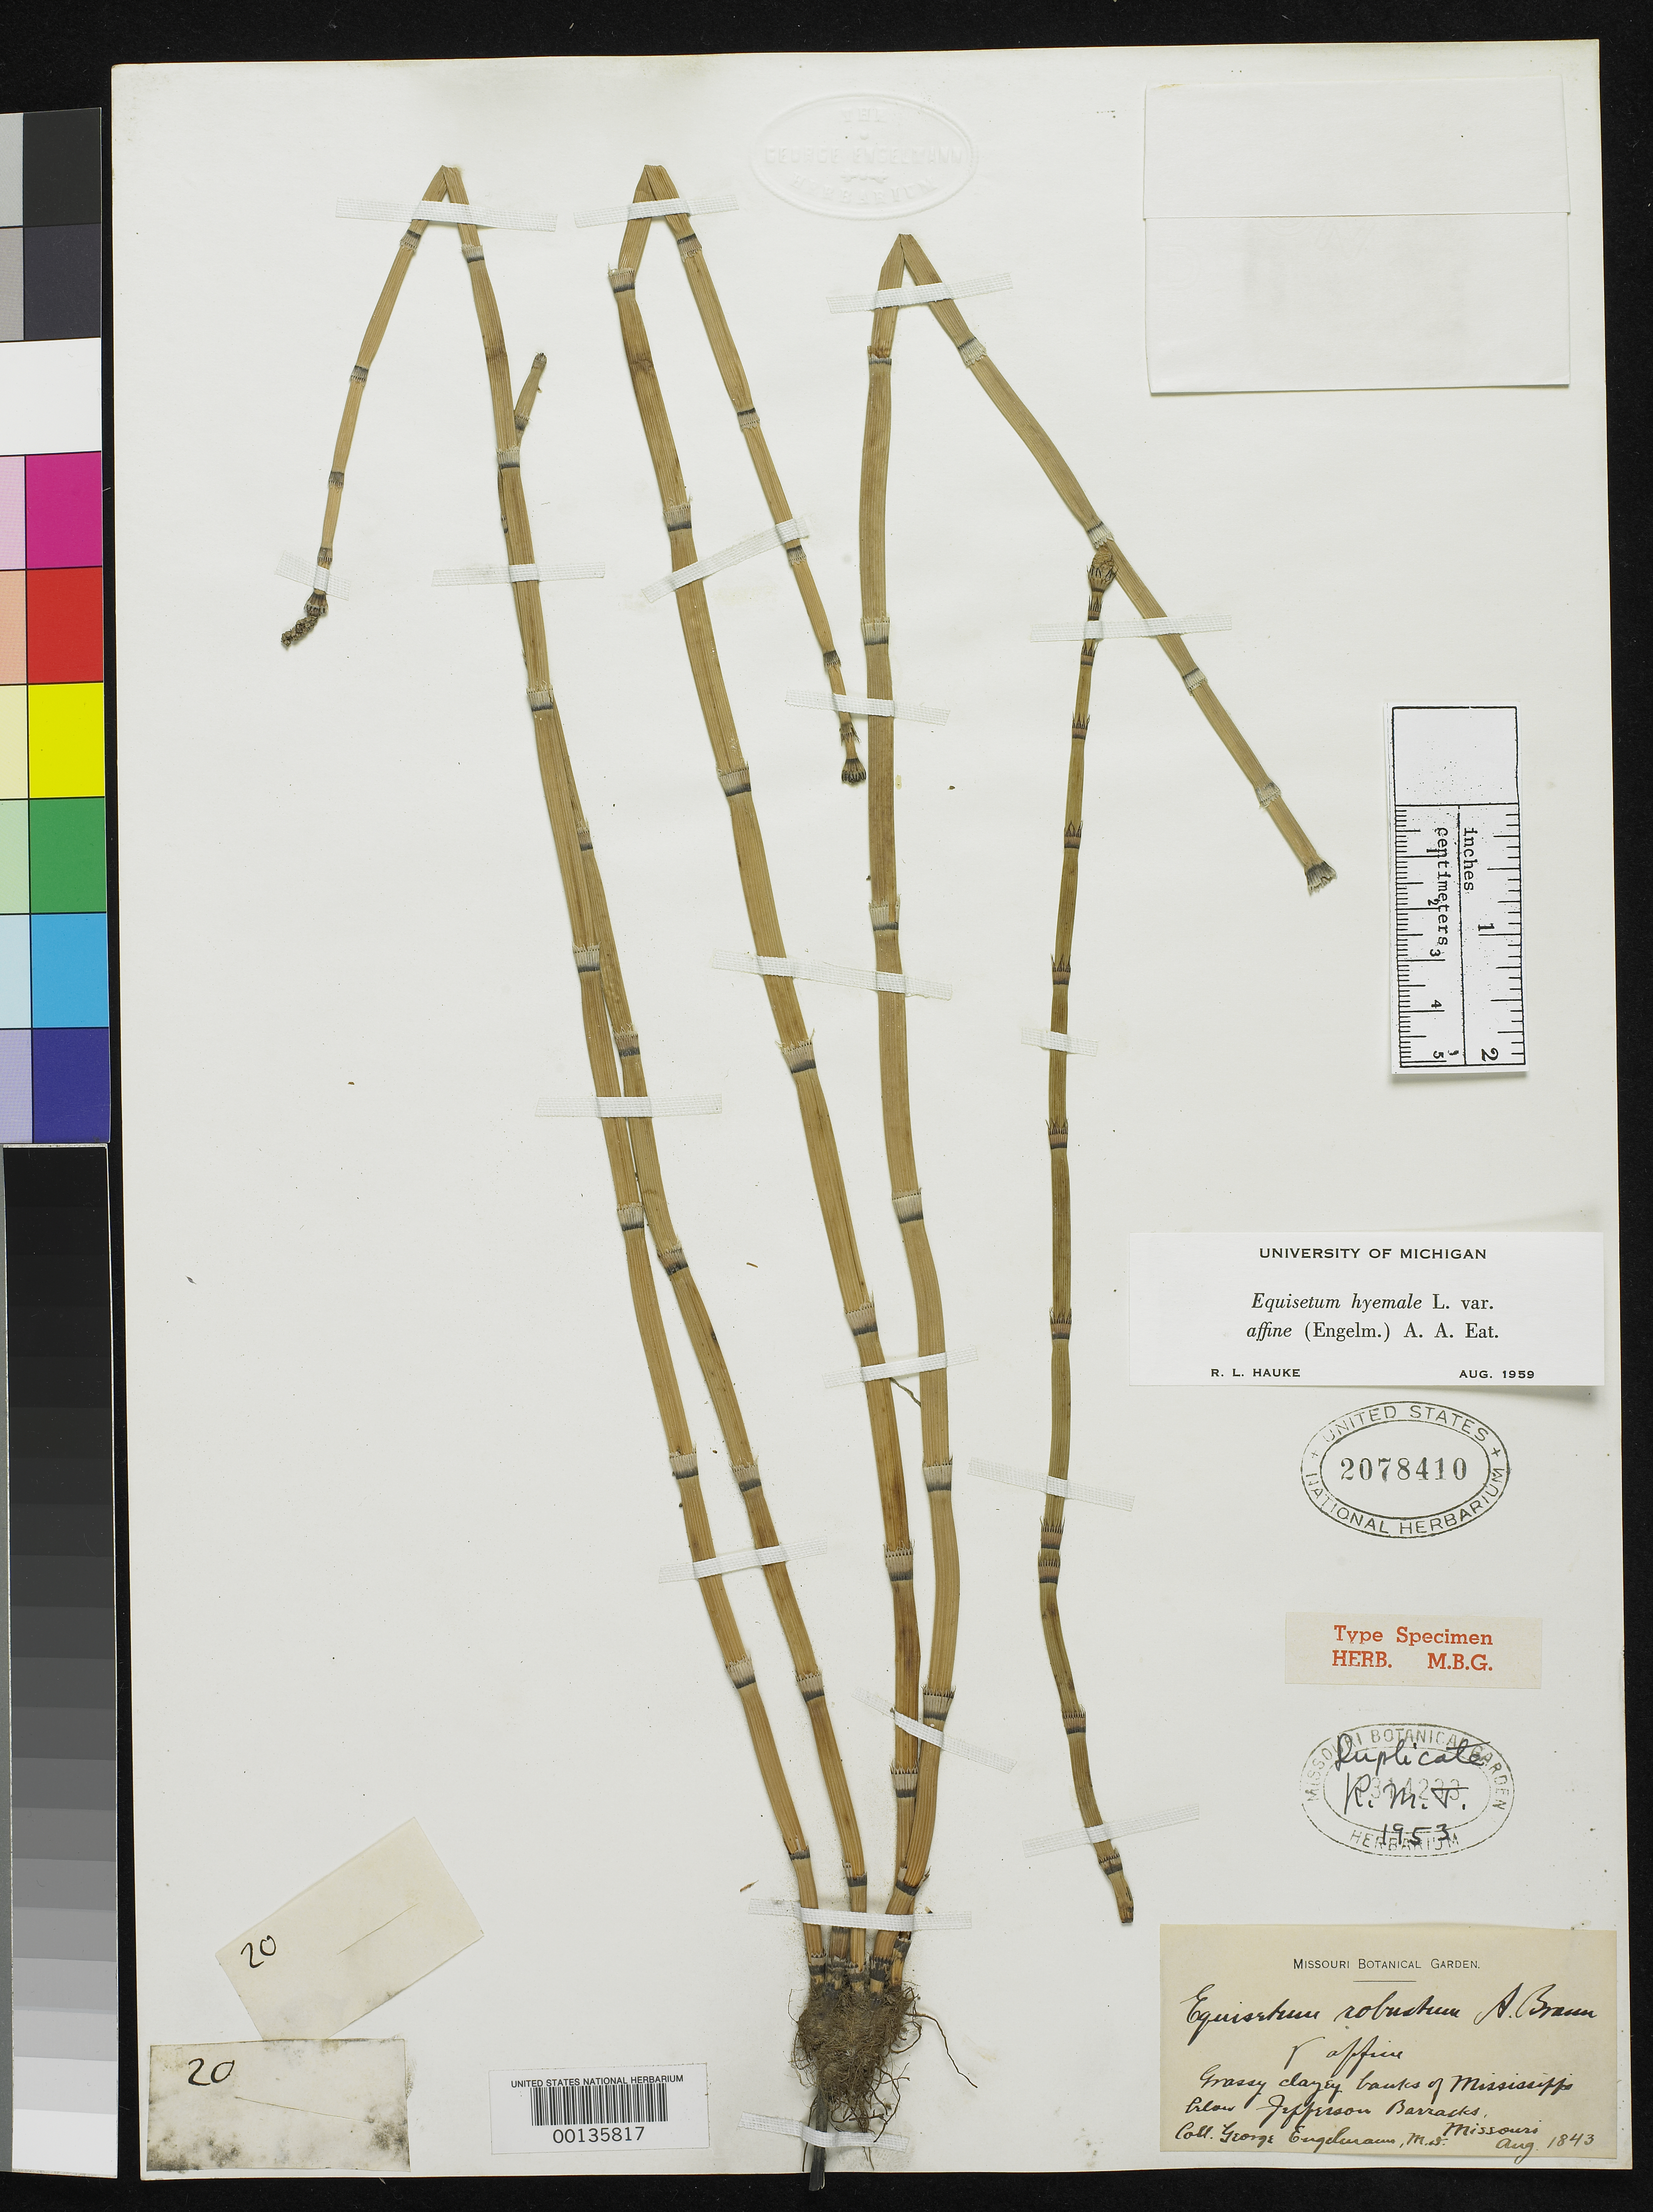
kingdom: Plantae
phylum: Tracheophyta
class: Polypodiopsida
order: Equisetales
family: Equisetaceae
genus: Equisetum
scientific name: Equisetum robustum var. affine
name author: Engelm.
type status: Isosyntype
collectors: G. Engelmann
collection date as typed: Aug 1843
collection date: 1843-08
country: United States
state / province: Missouri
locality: Jefferson Barracks.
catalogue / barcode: US 2078410